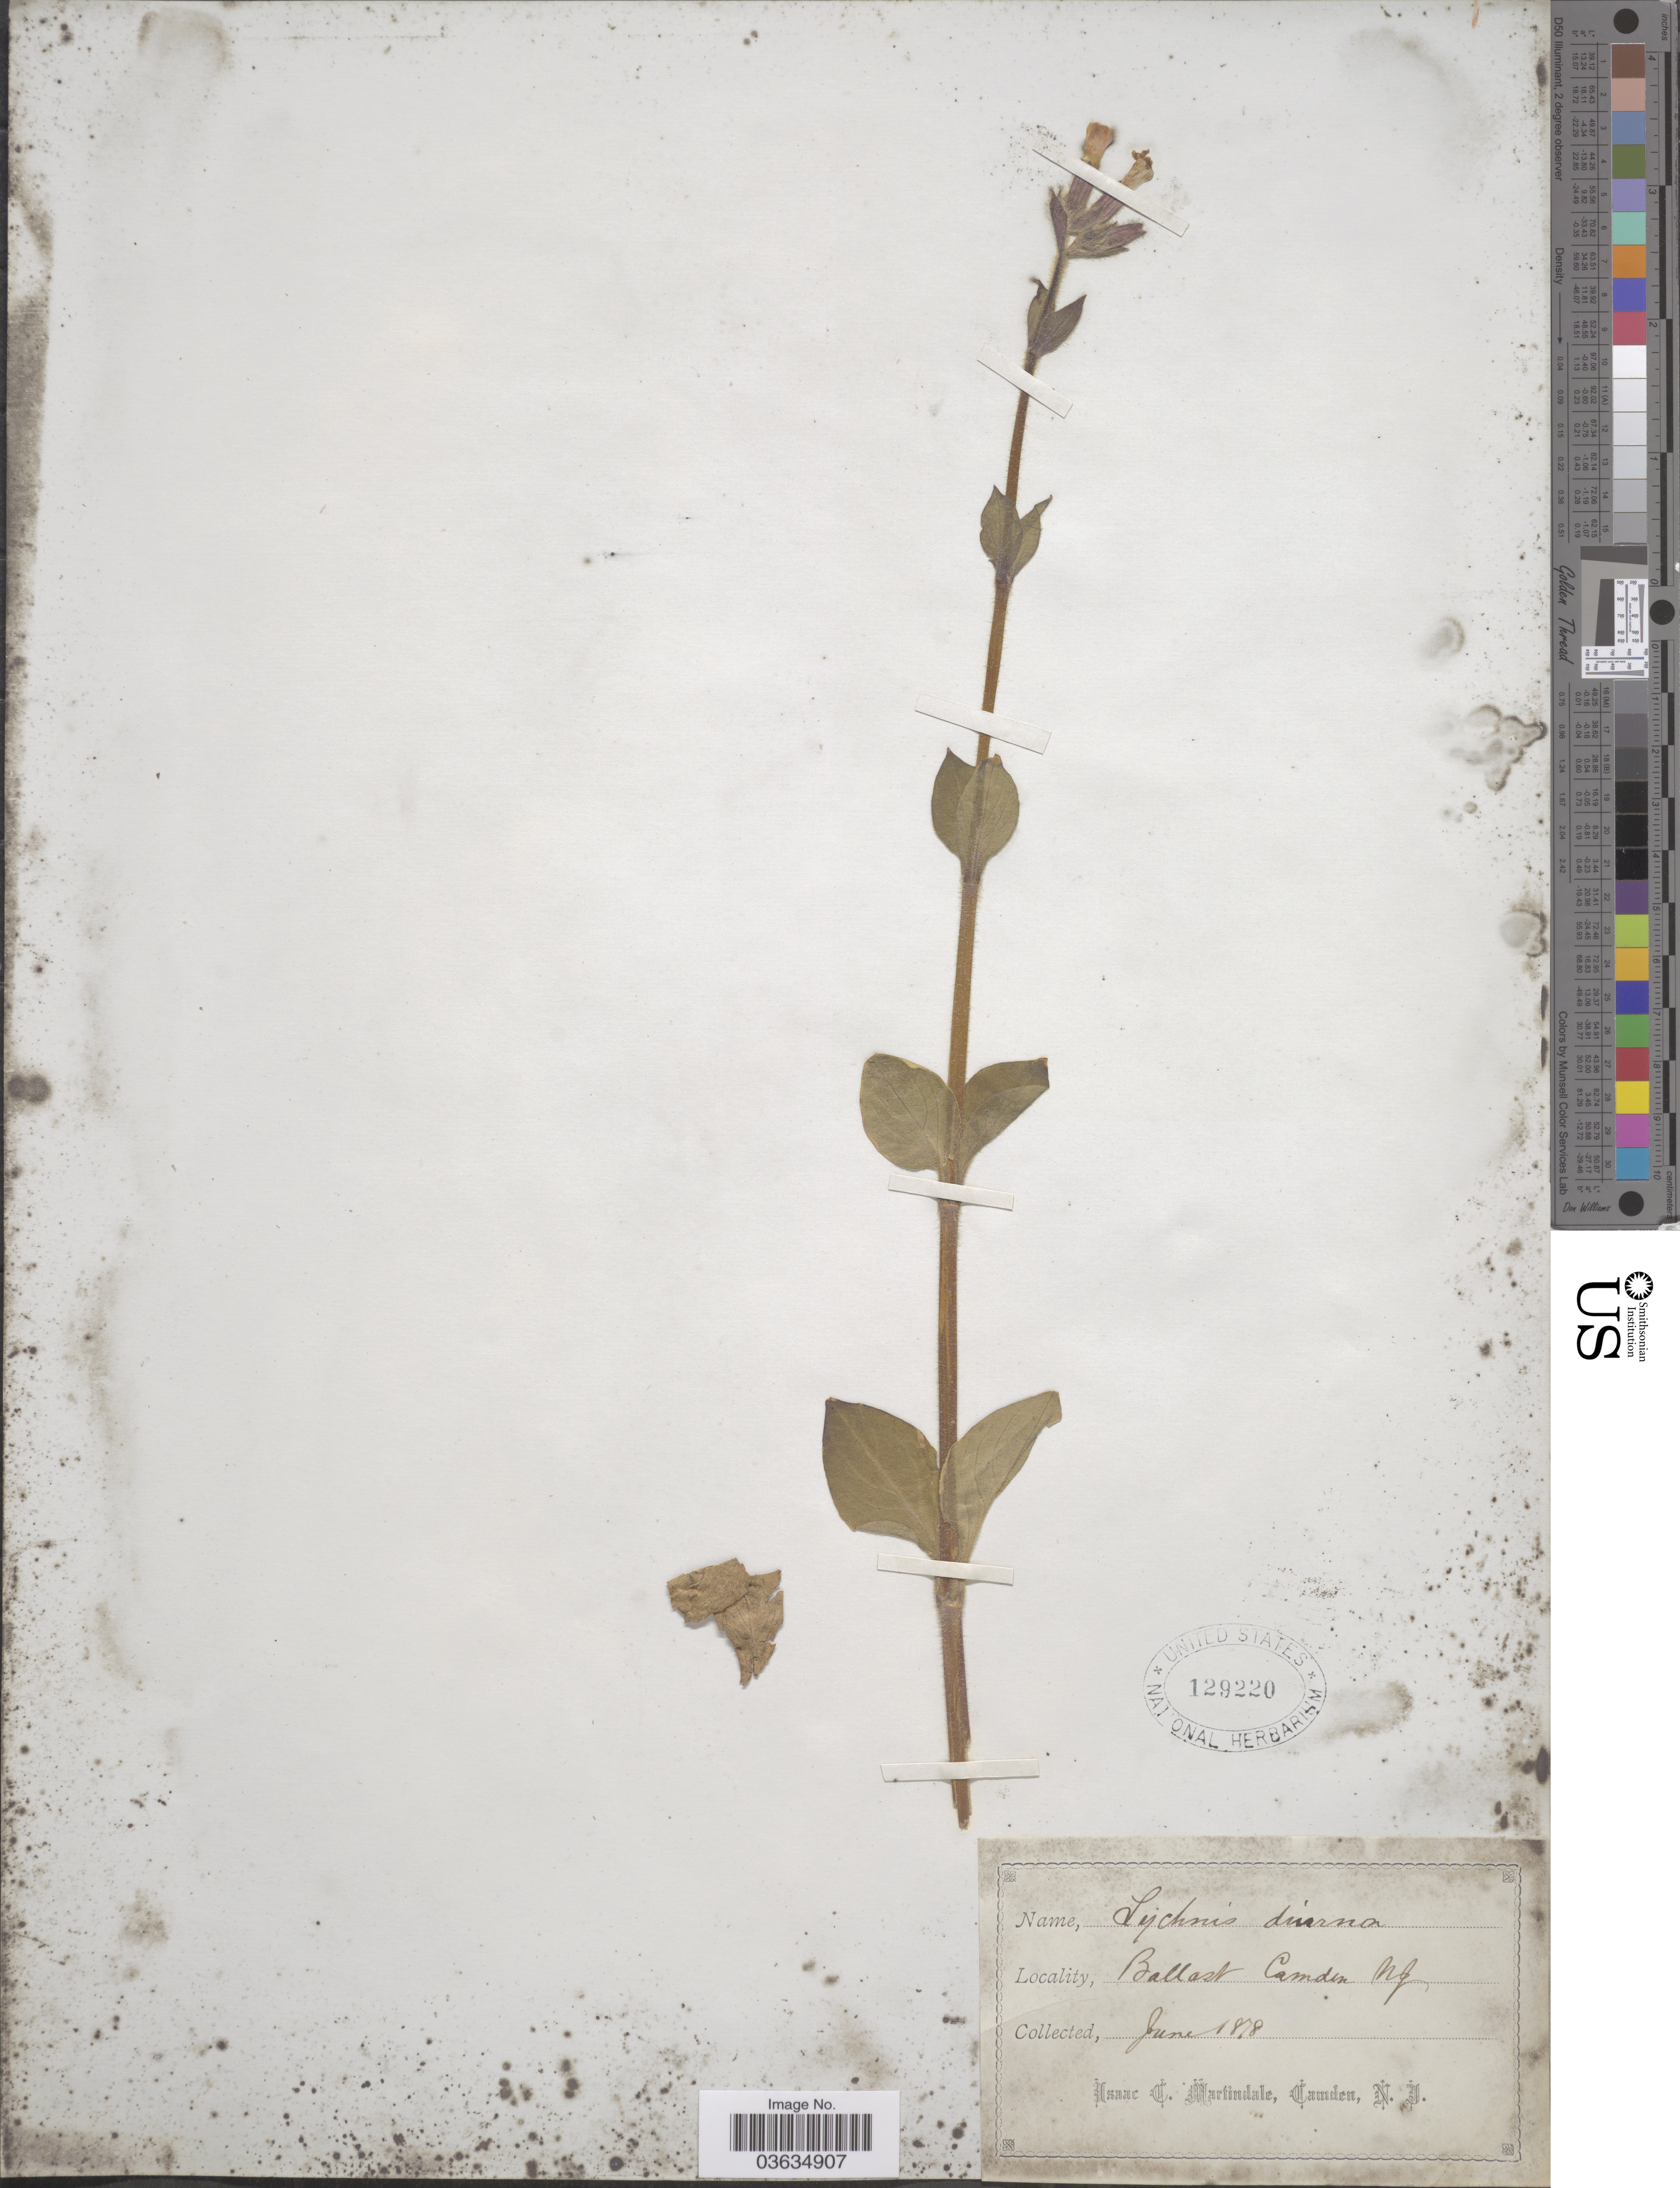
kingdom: Plantae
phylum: Tracheophyta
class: Magnoliopsida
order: Caryophyllales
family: Caryophyllaceae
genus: Silene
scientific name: Silene dioica subsp. dioica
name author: (L.) Clairv.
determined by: Strong, Mark T., (BOT), Smithsonian Institution - National Museum of Natural History (UNITED STATES)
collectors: I. C. Martindale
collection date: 1878-06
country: United States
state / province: New Jersey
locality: Ballast Camden.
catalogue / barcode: US 129220